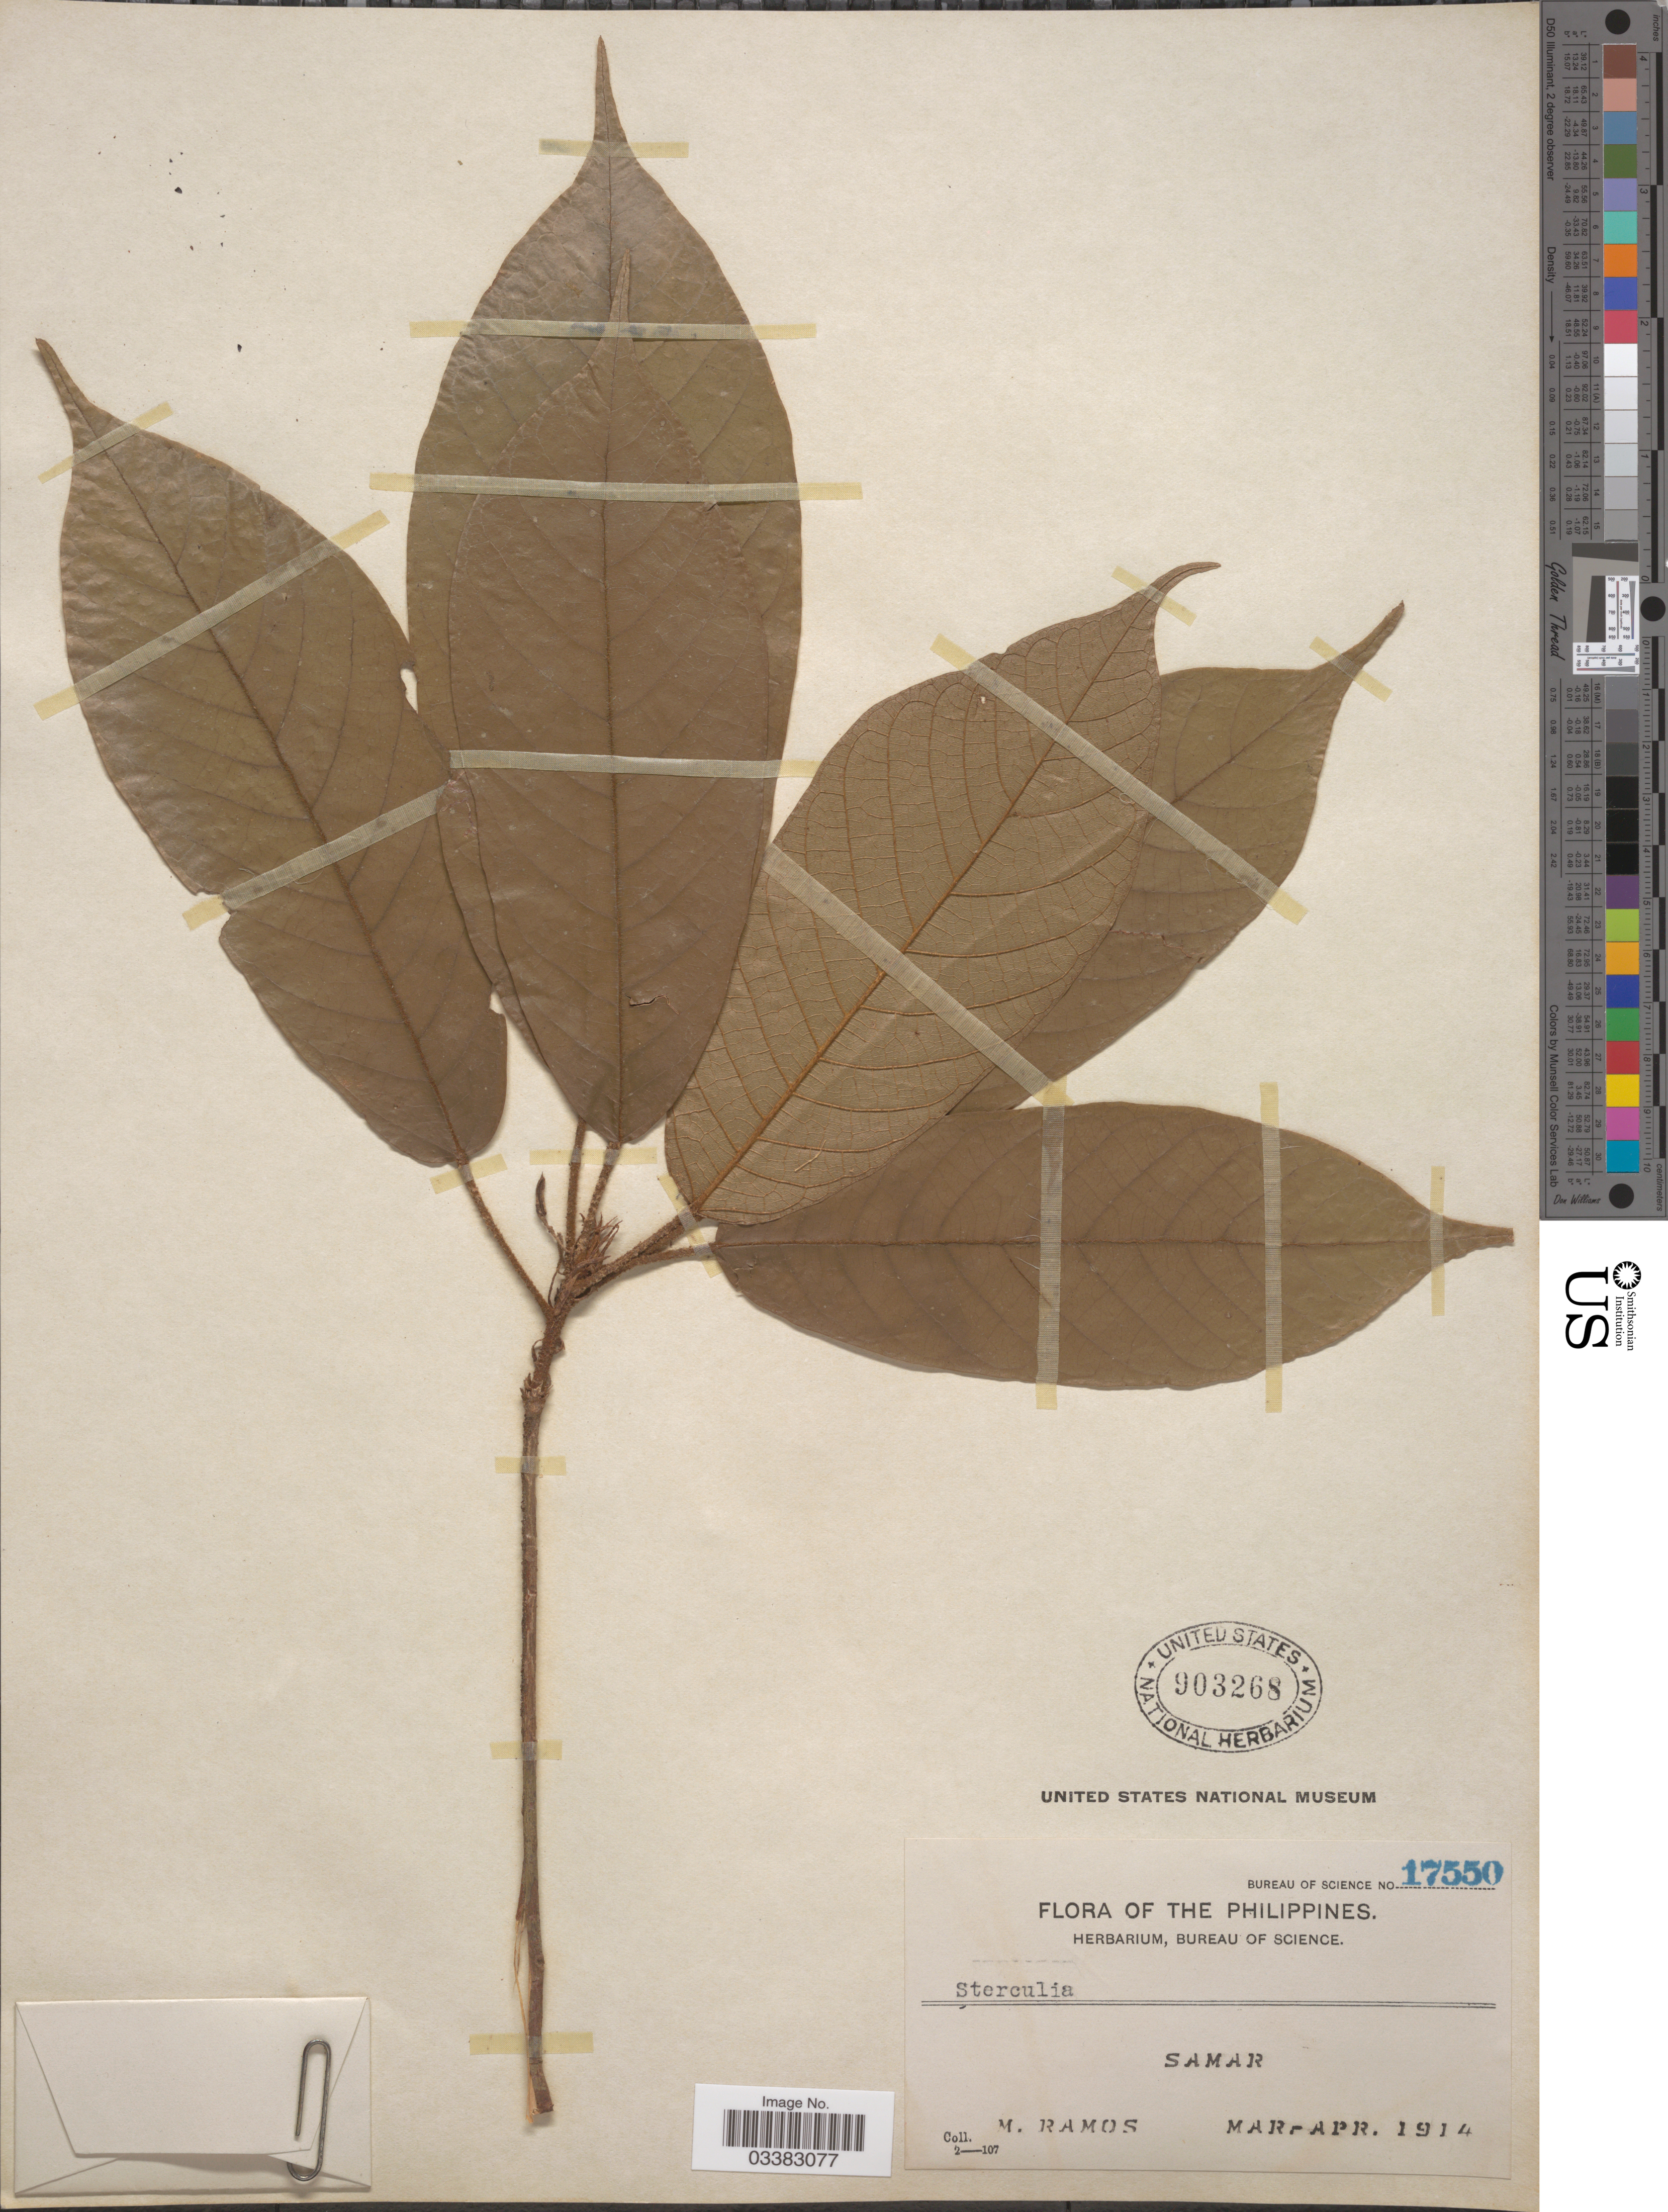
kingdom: Plantae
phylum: Tracheophyta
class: Magnoliopsida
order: Malvales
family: Malvaceae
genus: Sterculia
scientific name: Sterculia sp.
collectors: M. Ramos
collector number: Bureau of Science 17550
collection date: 1914-03/1914-04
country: Philippines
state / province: Eastern Visayas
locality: Samar.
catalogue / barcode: US 903268